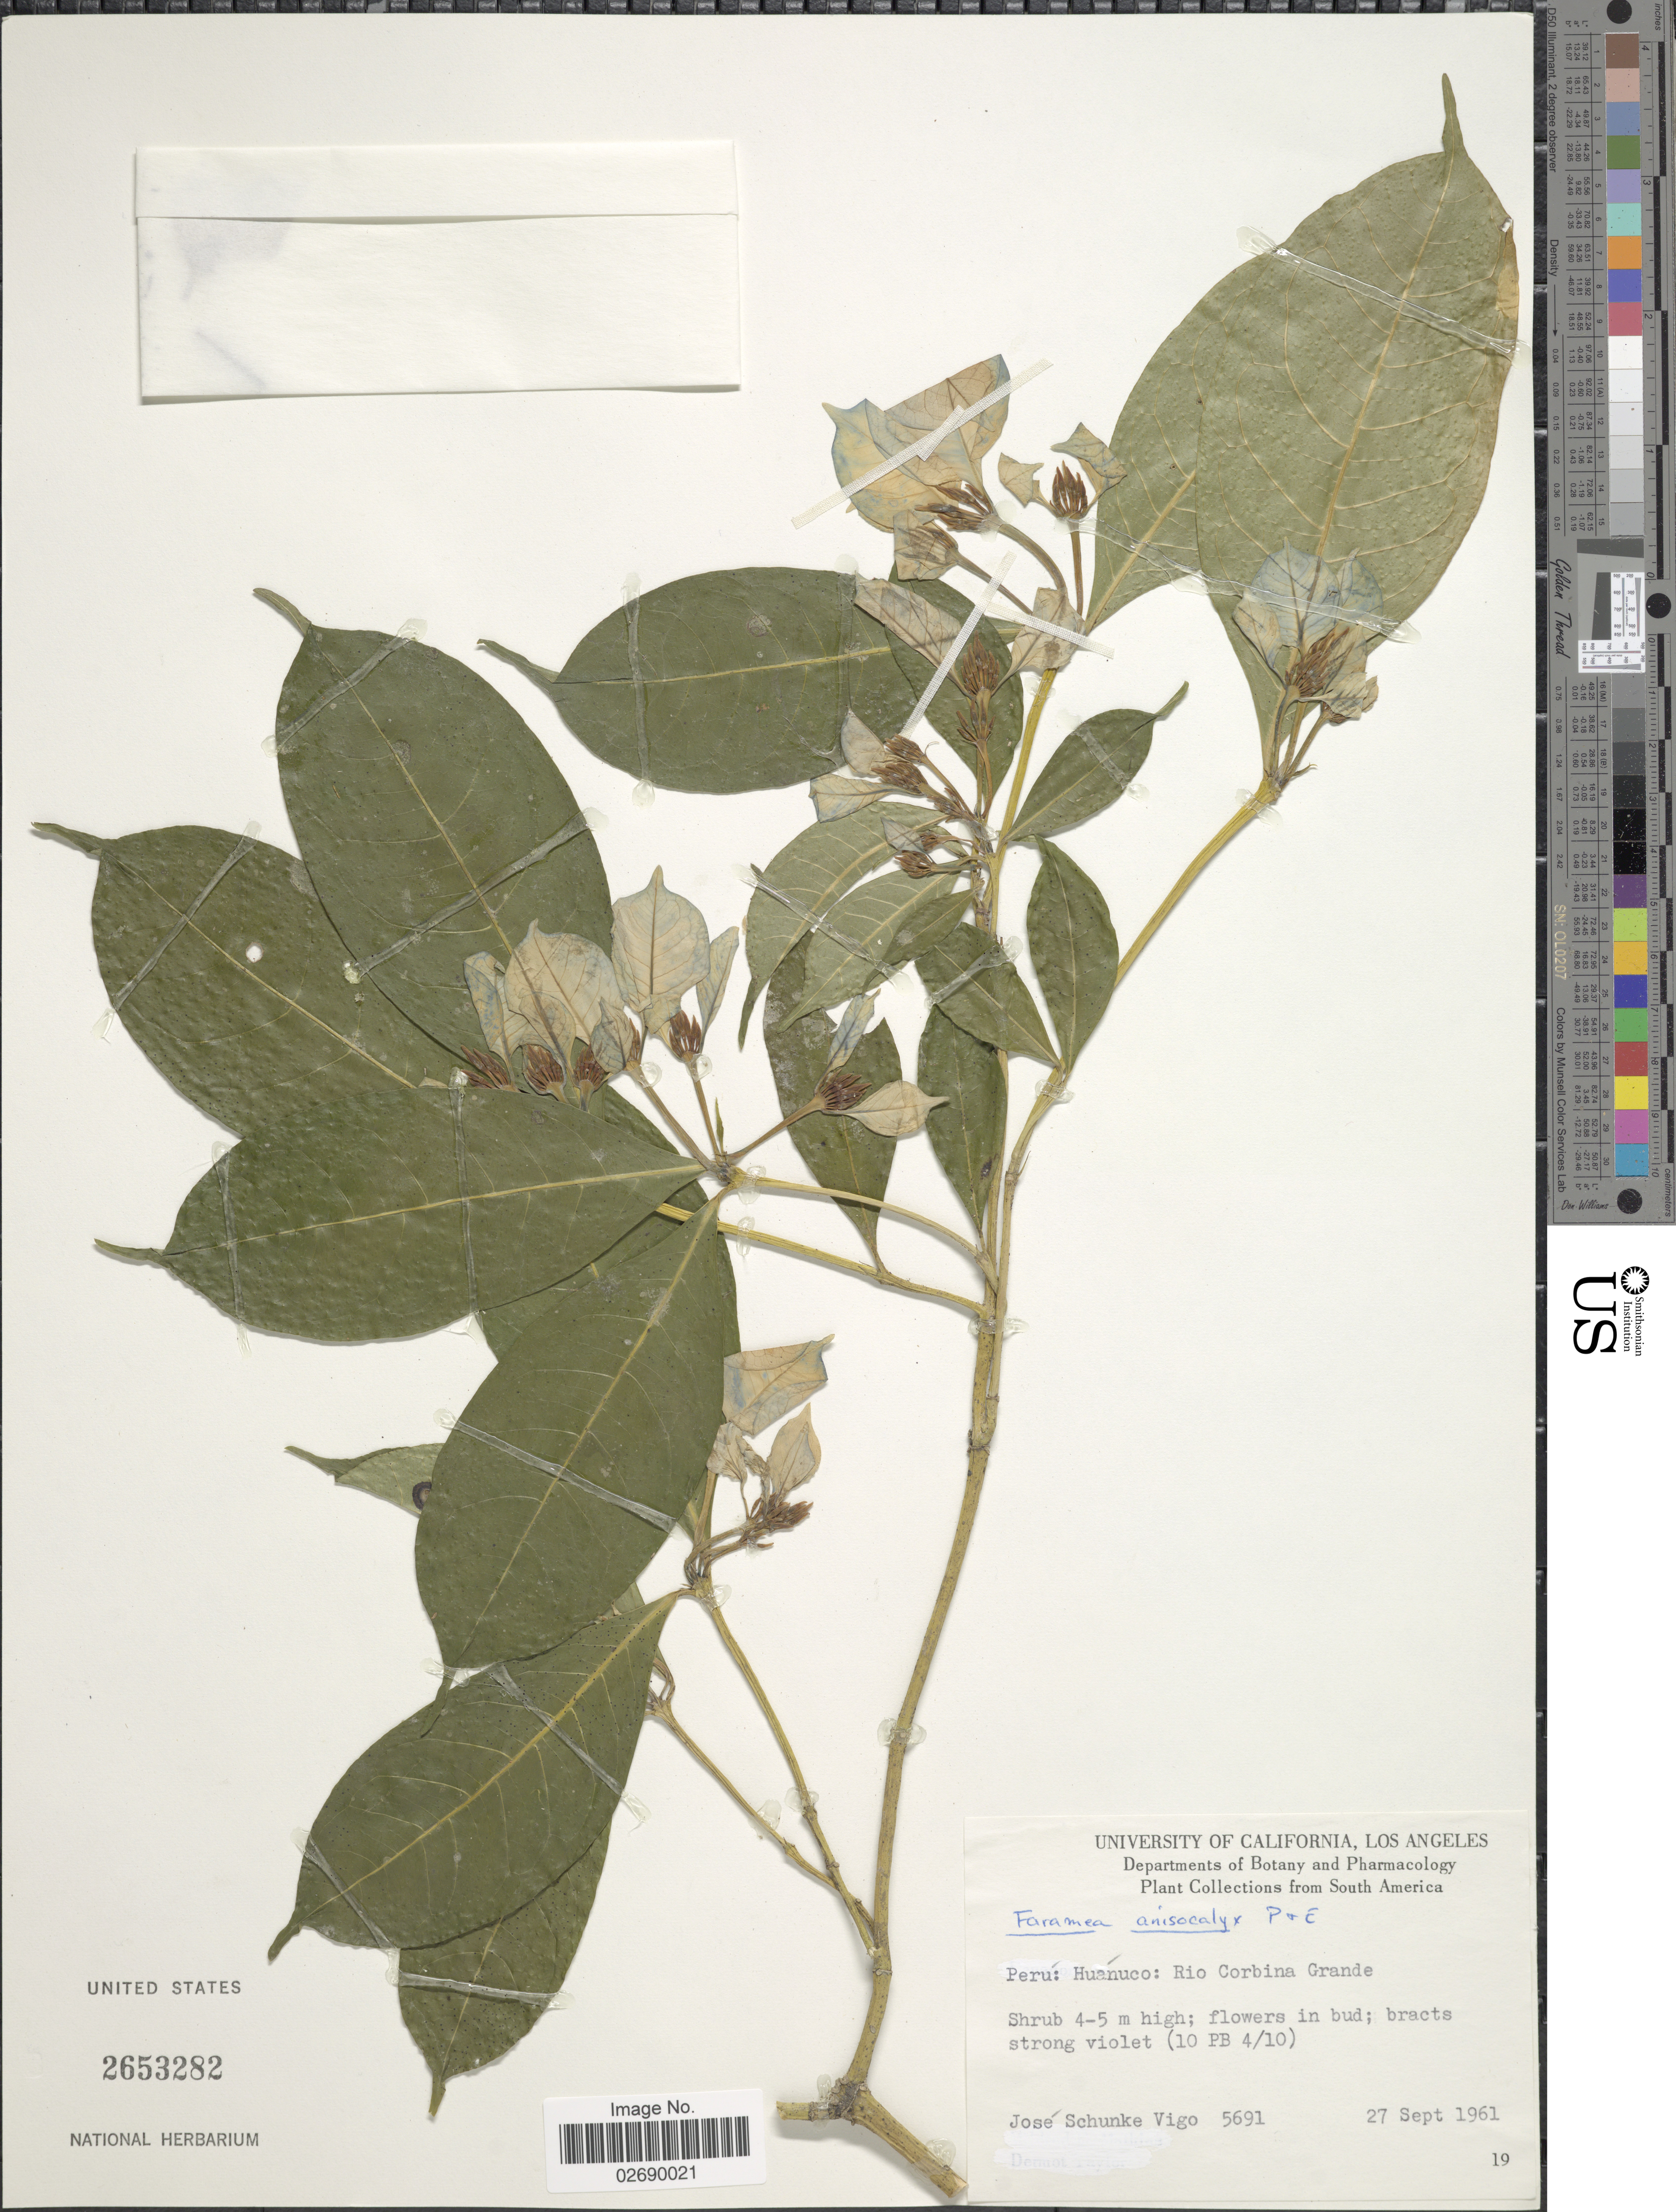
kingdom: Plantae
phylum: Tracheophyta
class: Magnoliopsida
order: Gentianales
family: Rubiaceae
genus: Faramea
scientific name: Faramea anisocalyx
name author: Poepp. & Endl.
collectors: J. Schunke Vigo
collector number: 5691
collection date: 1961-09-27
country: Peru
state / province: Huánuco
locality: Rio Corbina Grande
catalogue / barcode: US 265382